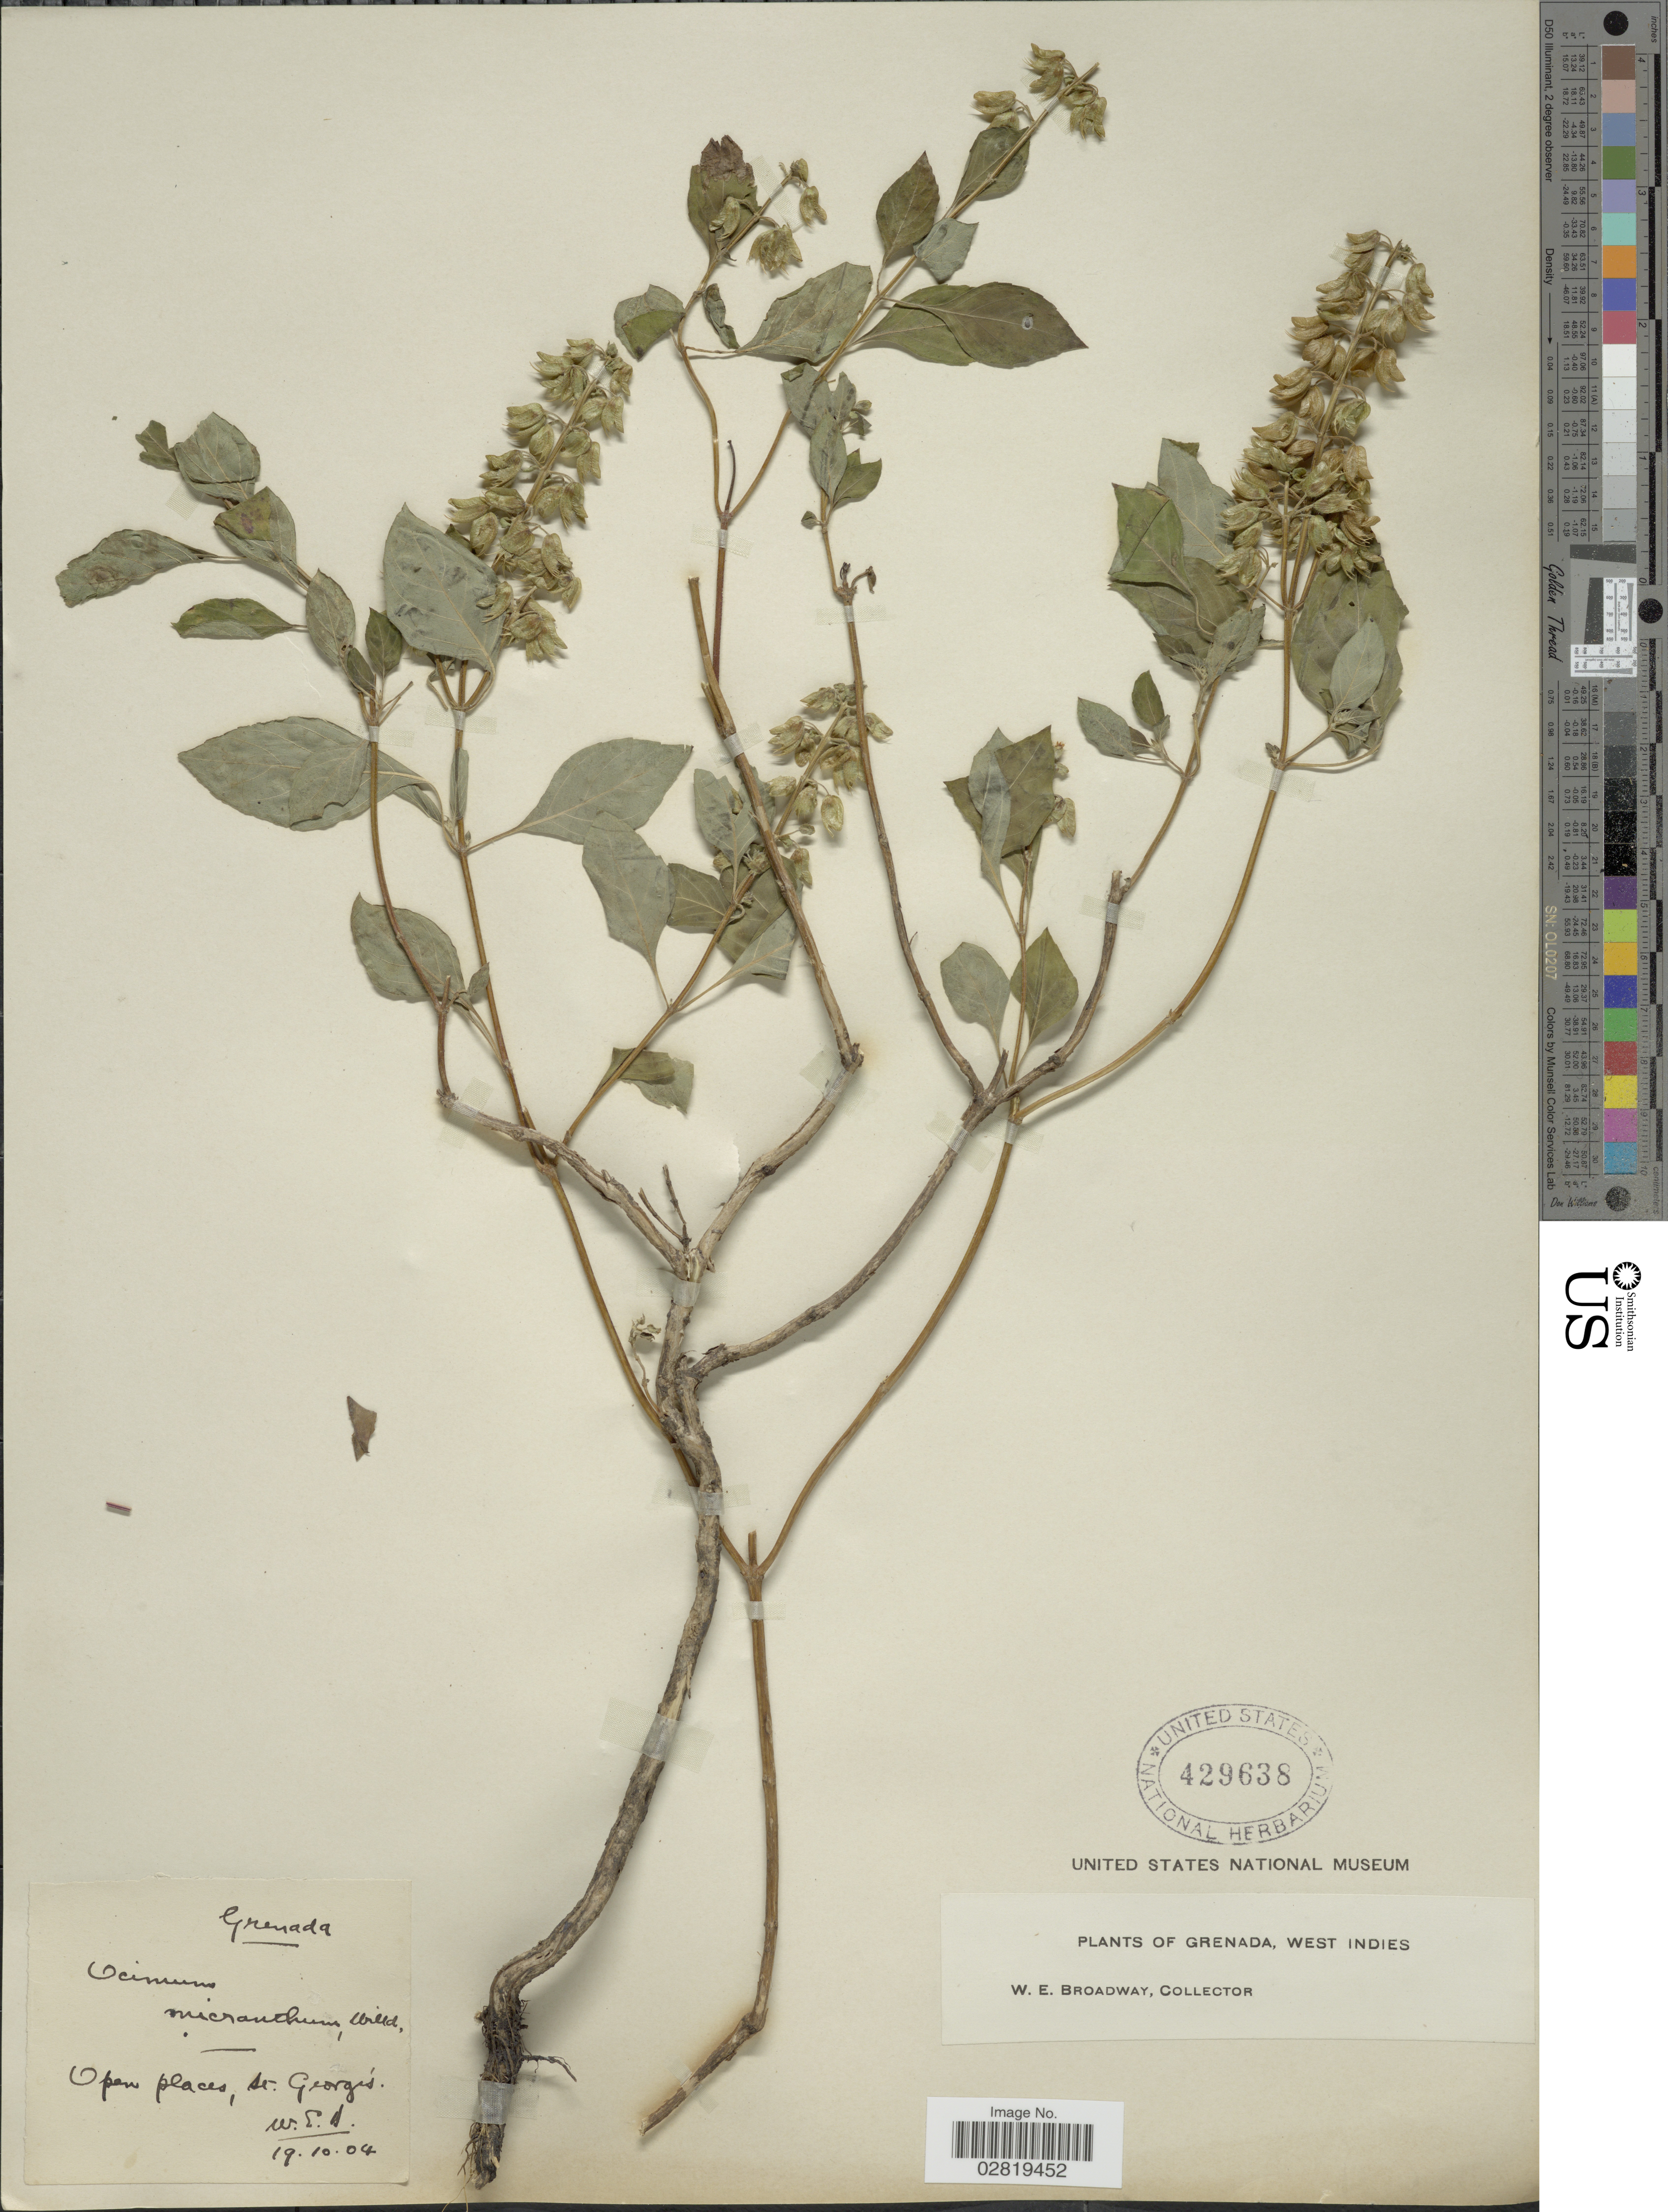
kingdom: Plantae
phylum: Tracheophyta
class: Magnoliopsida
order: Lamiales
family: Lamiaceae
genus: Ocimum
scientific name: Ocimum campechianum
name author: Mill.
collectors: W. E. Broadway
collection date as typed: Transcribed d/m/y: 19/10/4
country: Grenada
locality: Open places, St. Georges.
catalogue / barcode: US 429638